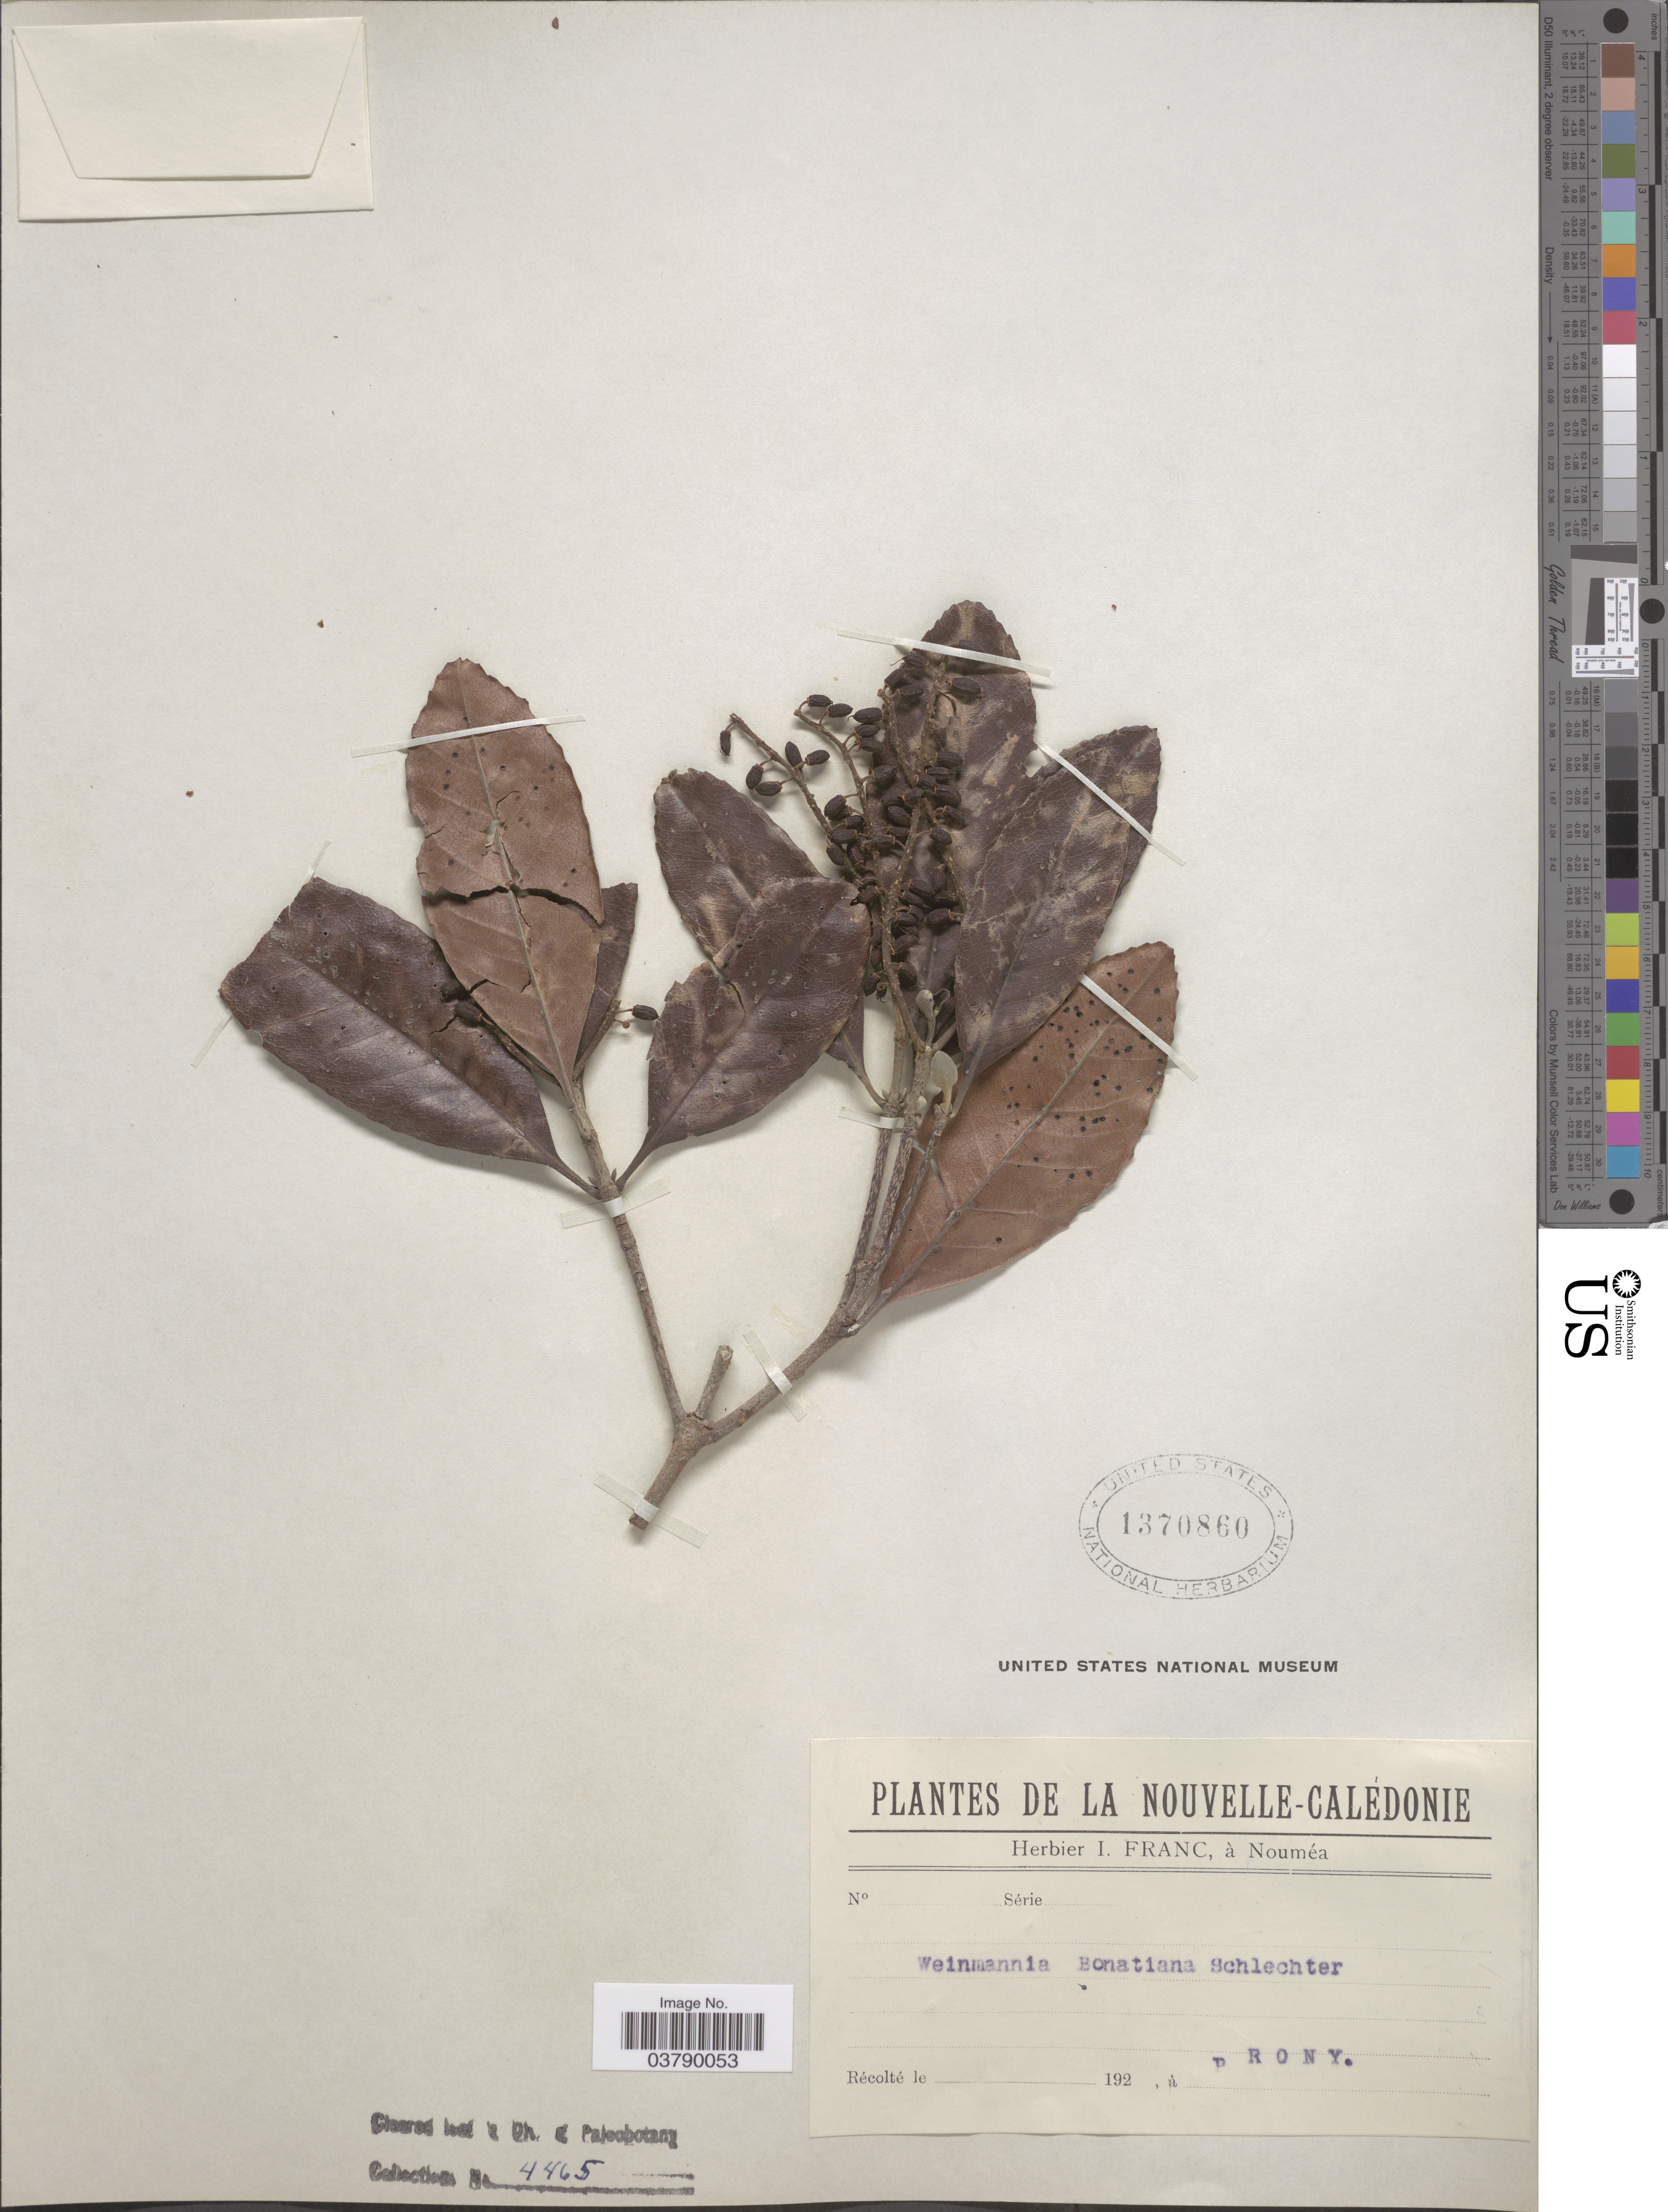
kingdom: Plantae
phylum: Tracheophyta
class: Magnoliopsida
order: Oxalidales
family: Cunoniaceae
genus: Cunonia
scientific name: Cunonia balansae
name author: Brongn. & Gris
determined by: Strong, Mark T., (BOT), Smithsonian Institution - National Museum of Natural History (UNITED STATES)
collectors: ex herb. I. Franc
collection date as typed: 192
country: New Caledonia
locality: Nouvelle- Calédonie. Prony.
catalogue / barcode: US 1370860